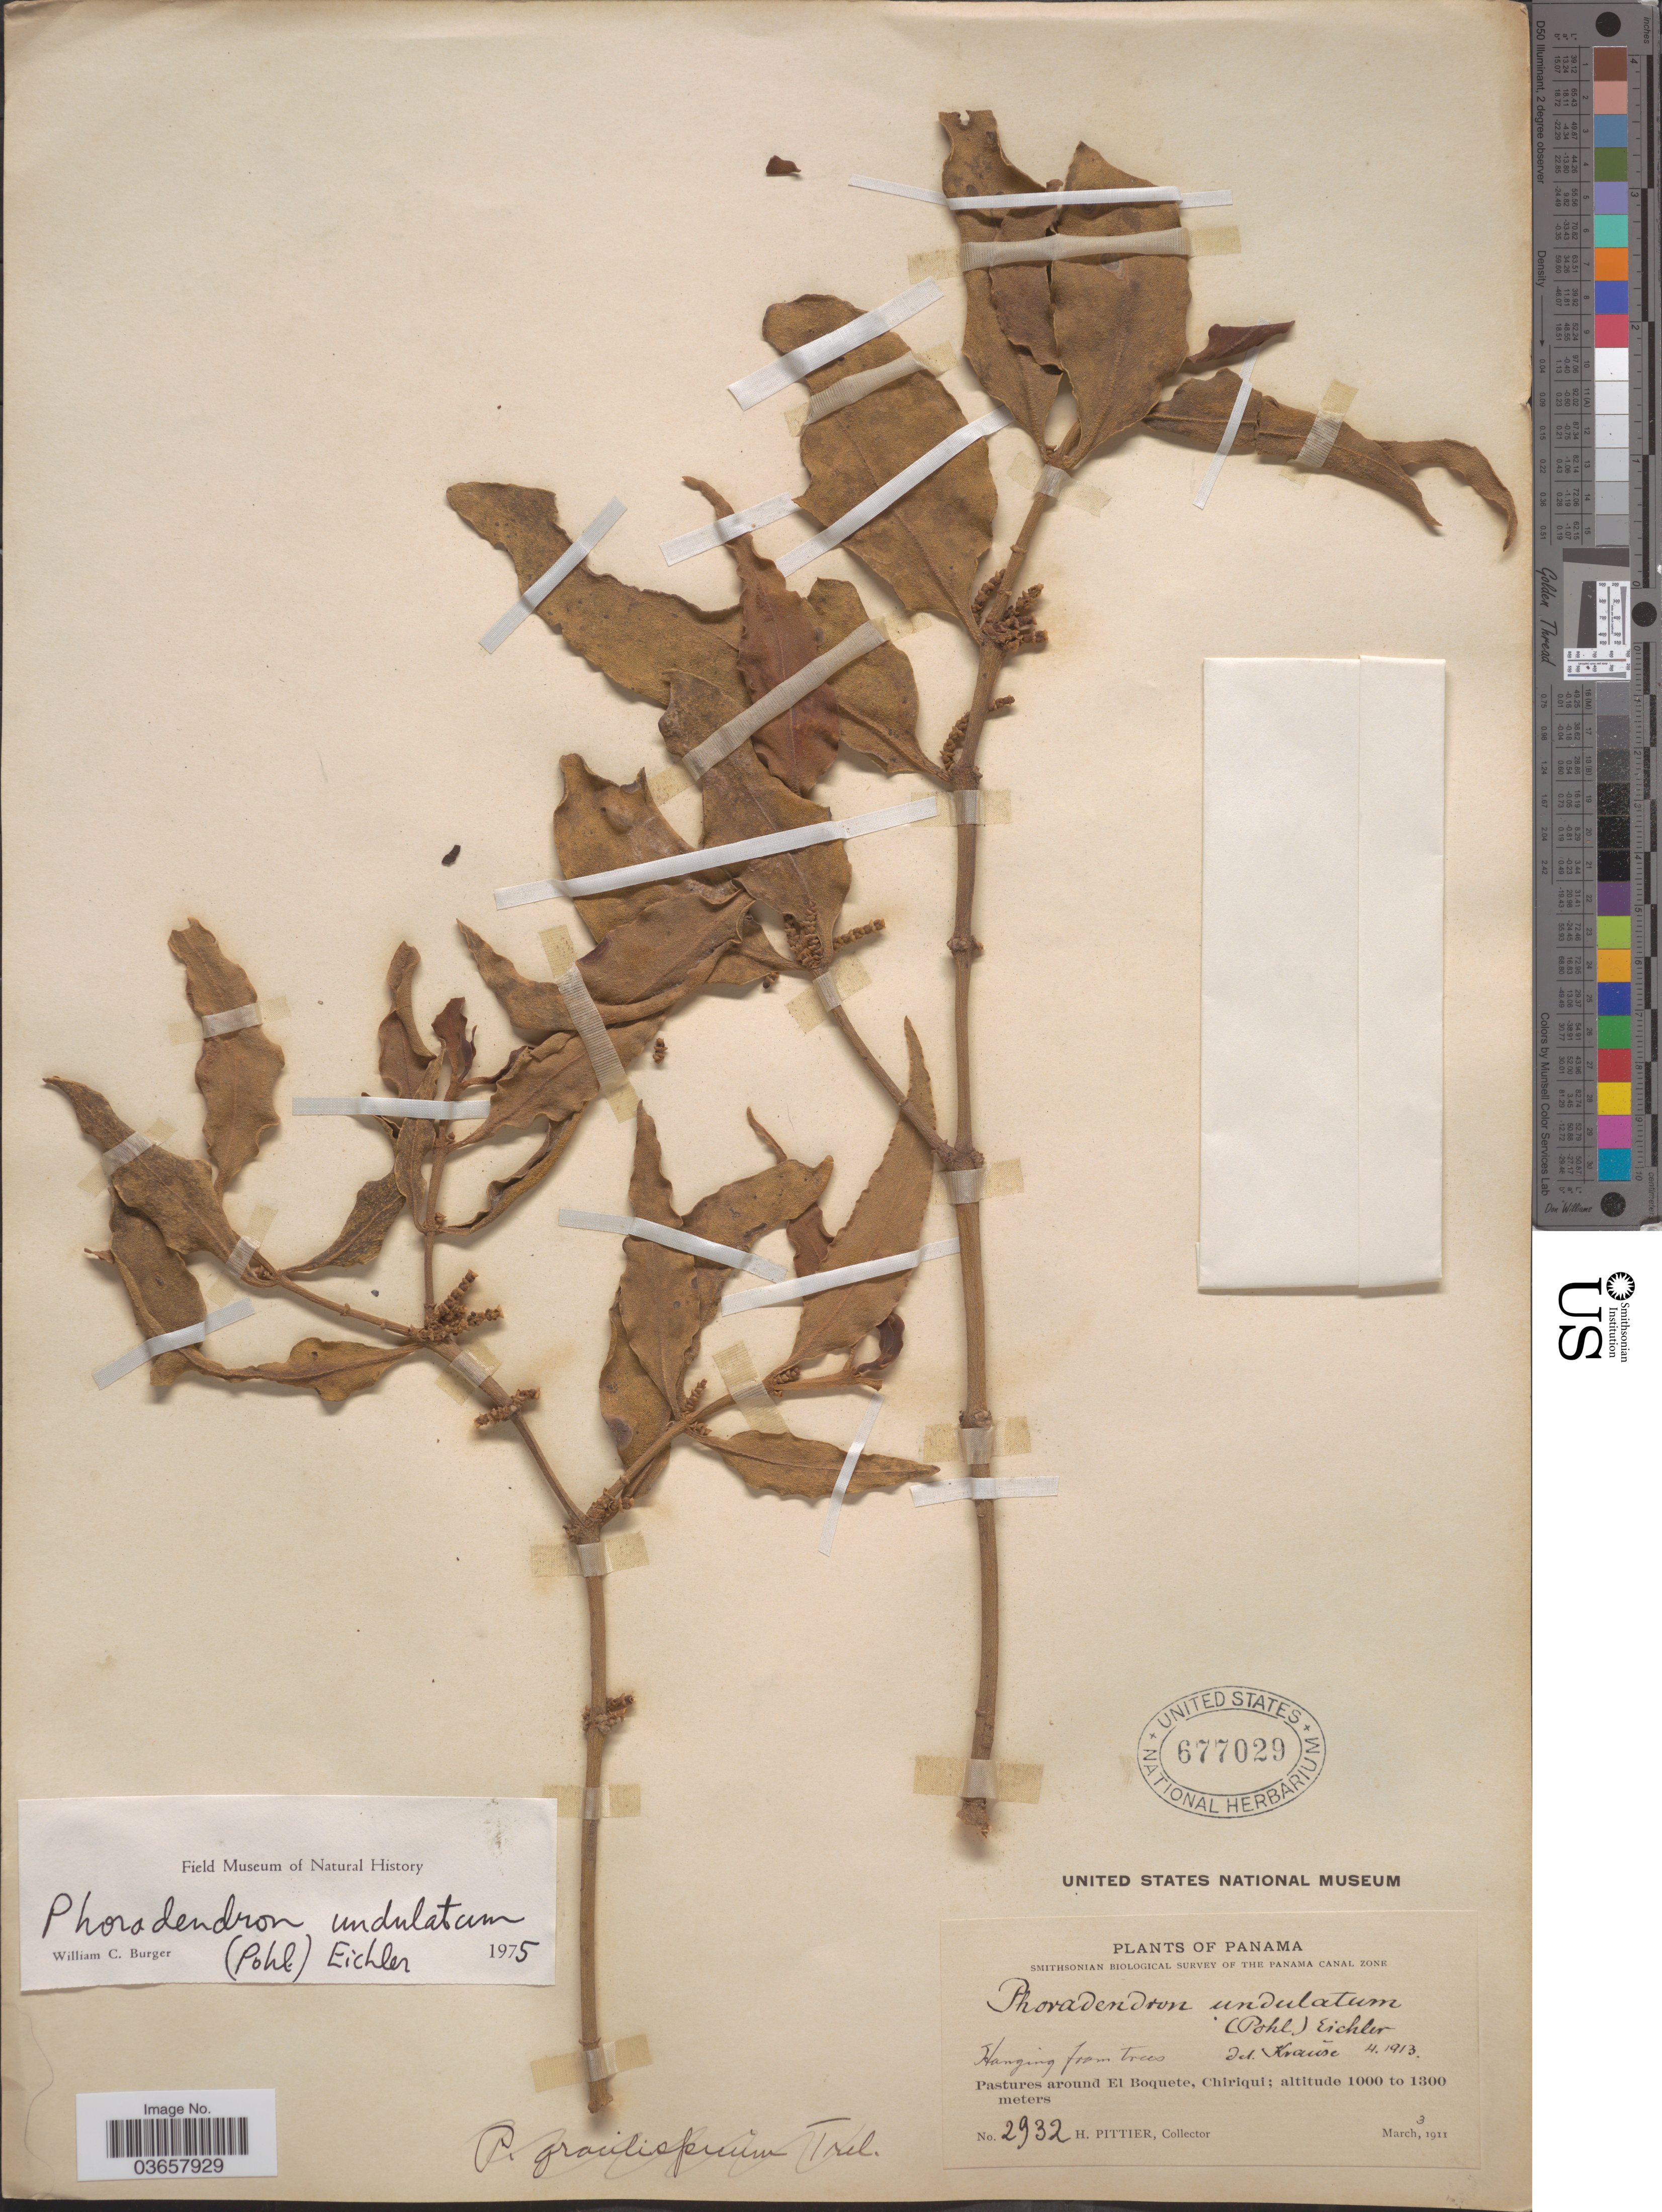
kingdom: Plantae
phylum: Tracheophyta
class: Magnoliopsida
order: Santalales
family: Viscaceae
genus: Phoradendron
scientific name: Phoradendron undulatum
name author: (Pohl ex DC.) Eichler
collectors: H. F. Pittier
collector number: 2932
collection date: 1911-03-03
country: Panama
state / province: Chiriqui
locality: Pastures around El Boquete.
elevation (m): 1000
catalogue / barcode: US 677029